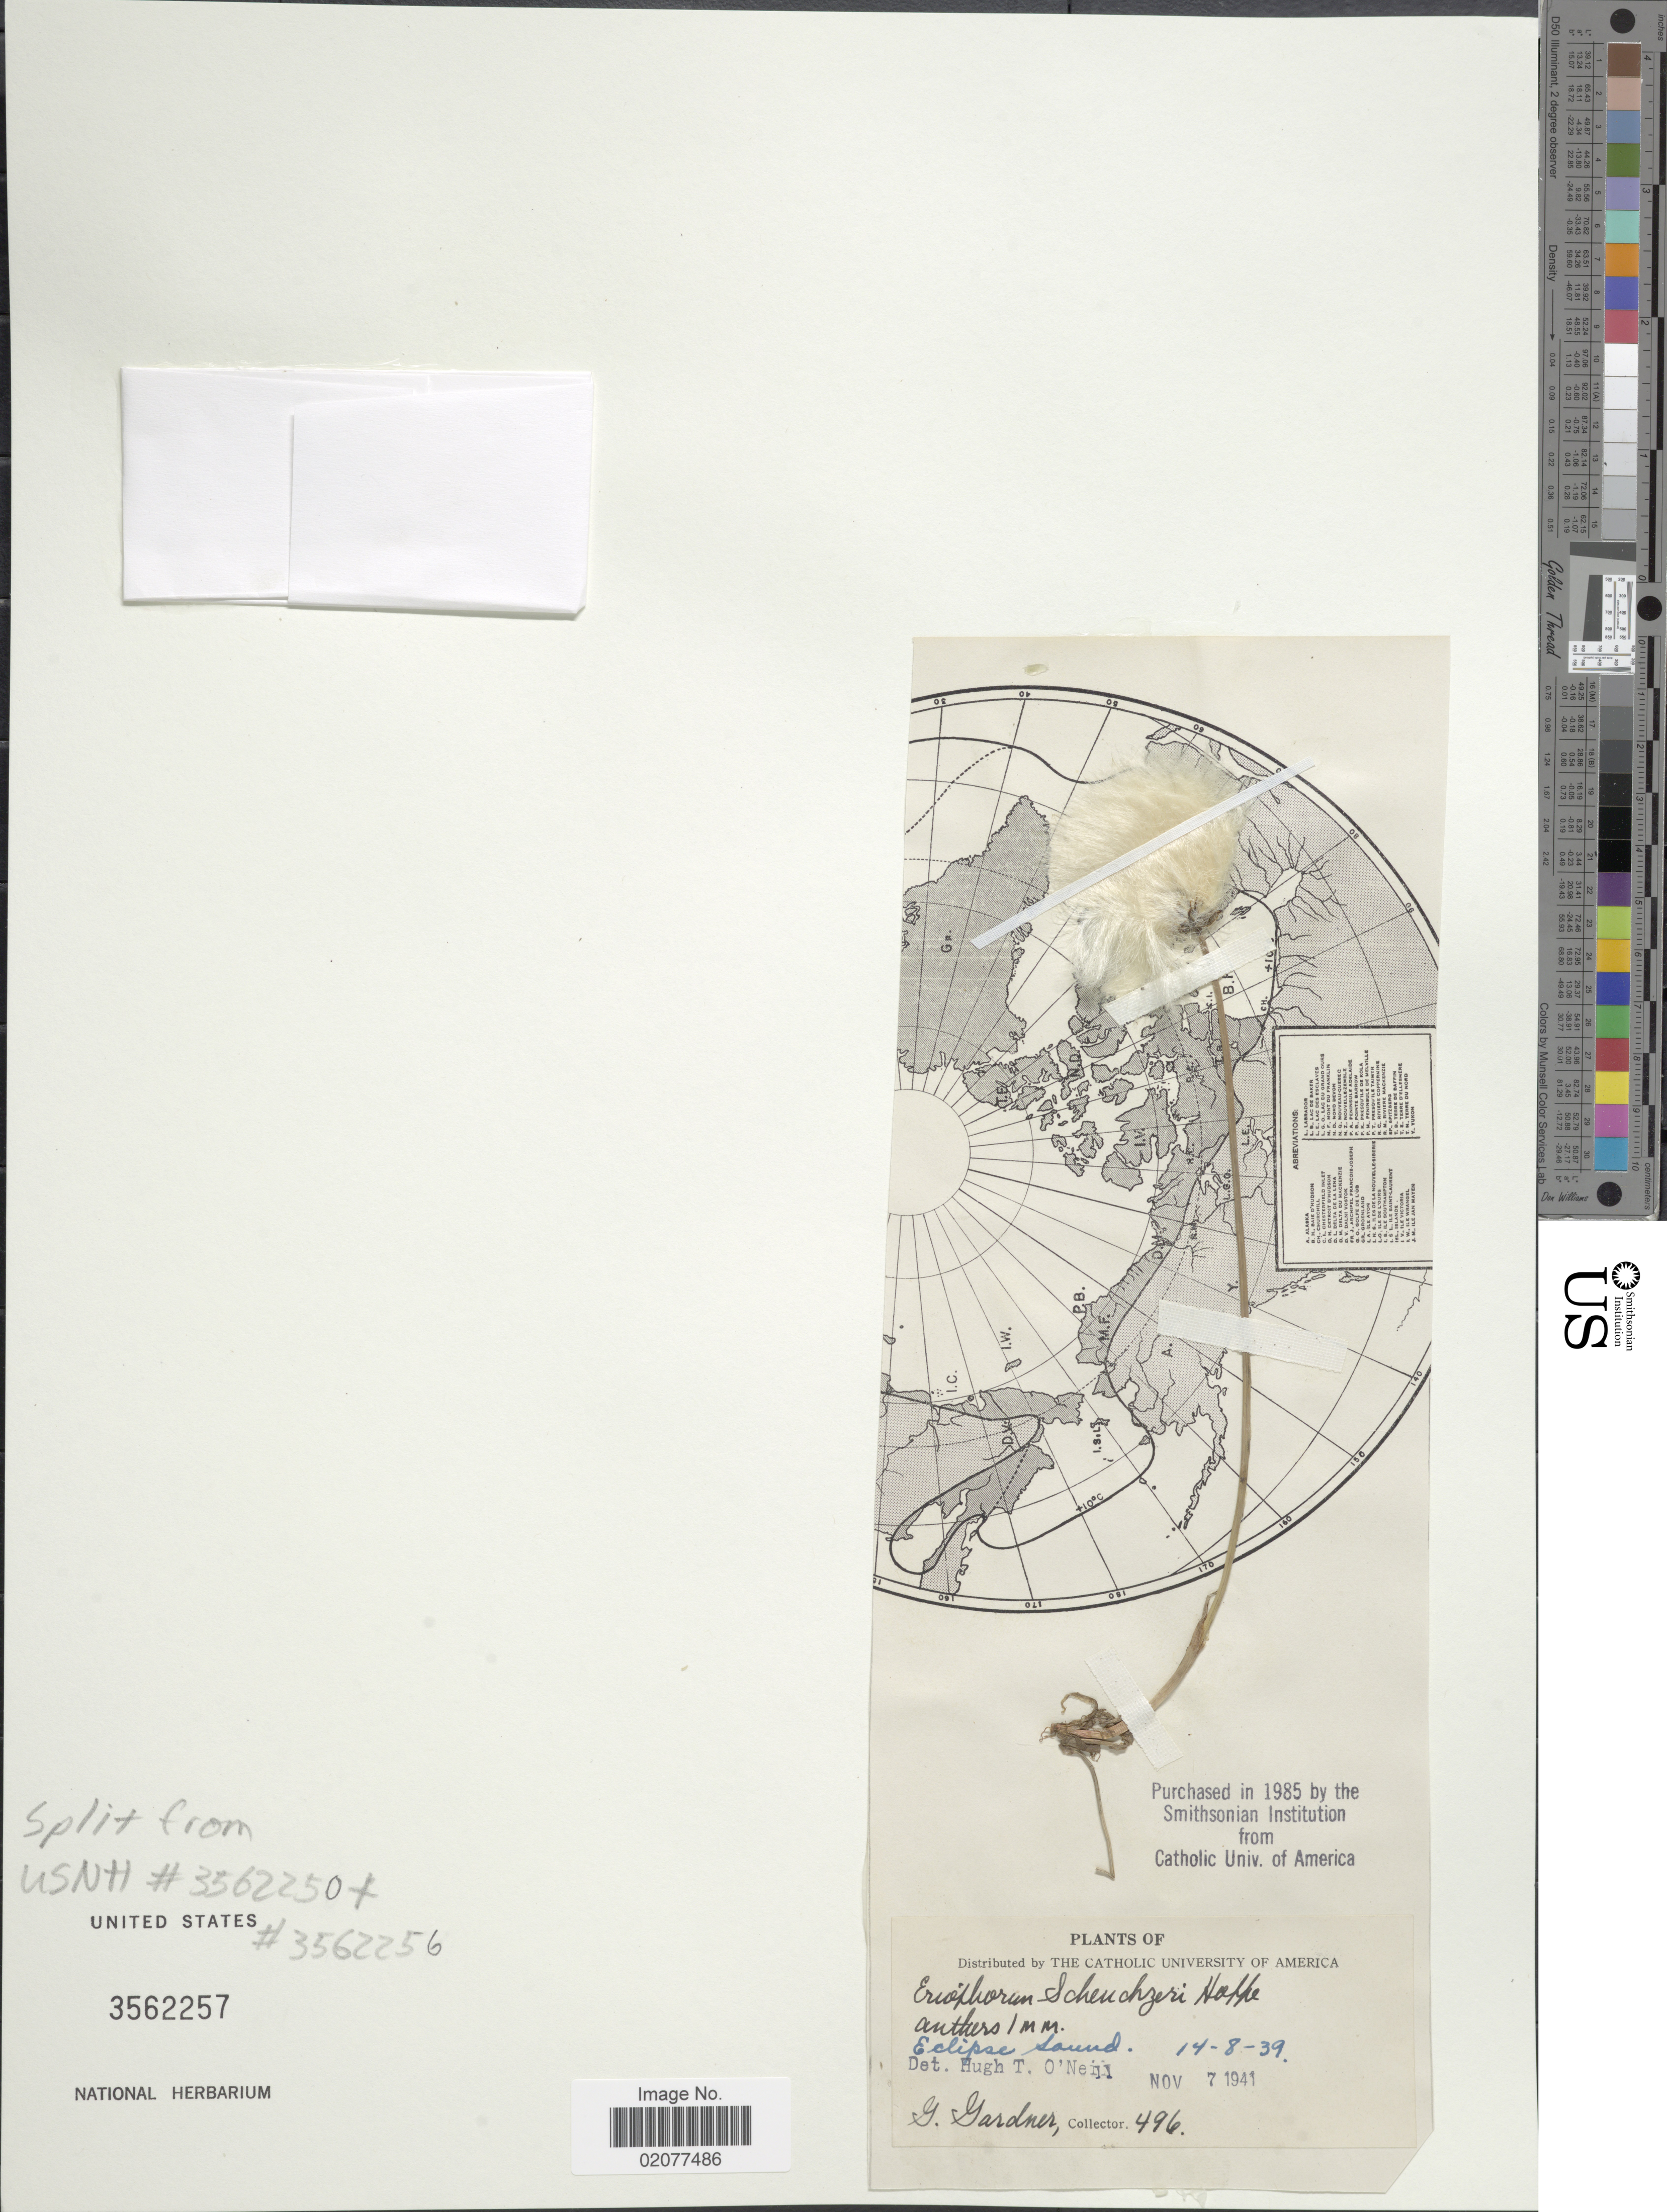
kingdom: Plantae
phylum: Tracheophyta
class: Liliopsida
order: Poales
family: Cyperaceae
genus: Eriophorum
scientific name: Eriophorum scheuchzeri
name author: Hoppe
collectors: G. Gardner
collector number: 496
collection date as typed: Transcribed d/m/y: 14/8/39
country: Canada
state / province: Newfoundland and Labrador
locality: Eclipse Sand.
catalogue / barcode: US 3562257